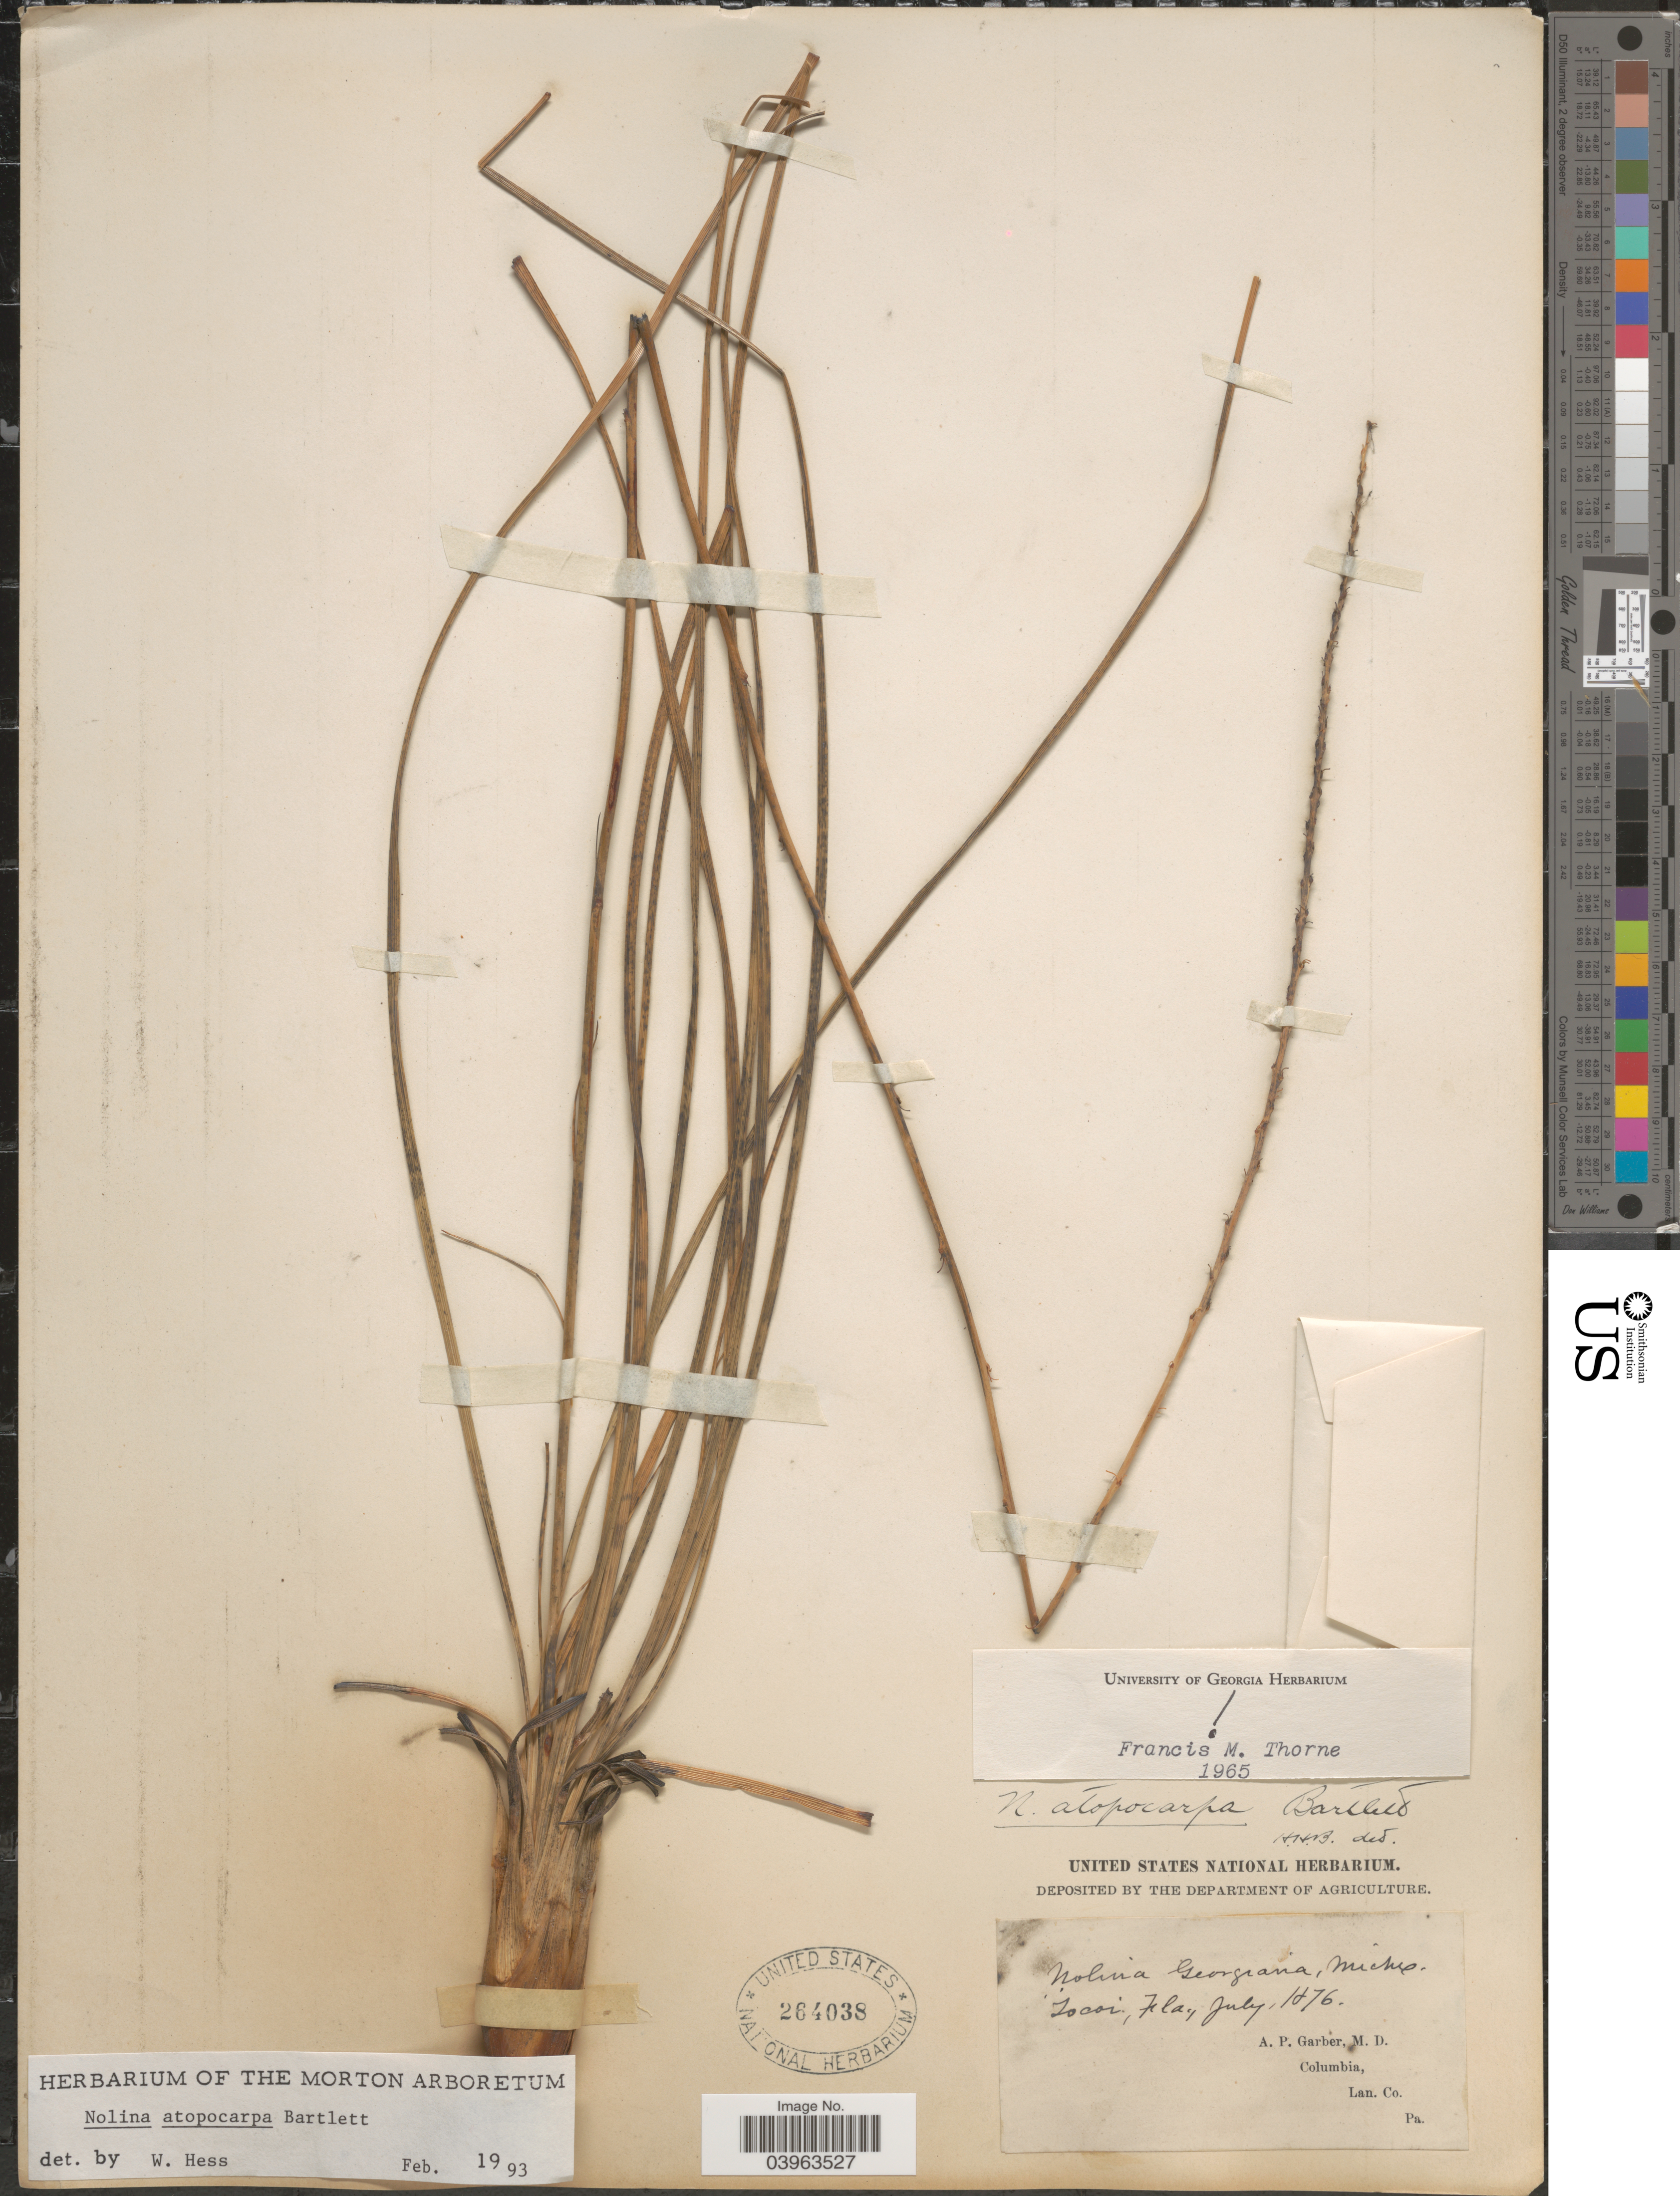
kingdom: Plantae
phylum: Tracheophyta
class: Liliopsida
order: Asparagales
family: Asparagaceae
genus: Nolina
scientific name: Nolina atopocarpa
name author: Bartlett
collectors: A. P. Garber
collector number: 2*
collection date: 1876-07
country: United States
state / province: Florida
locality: Tocoi.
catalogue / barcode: US 264038